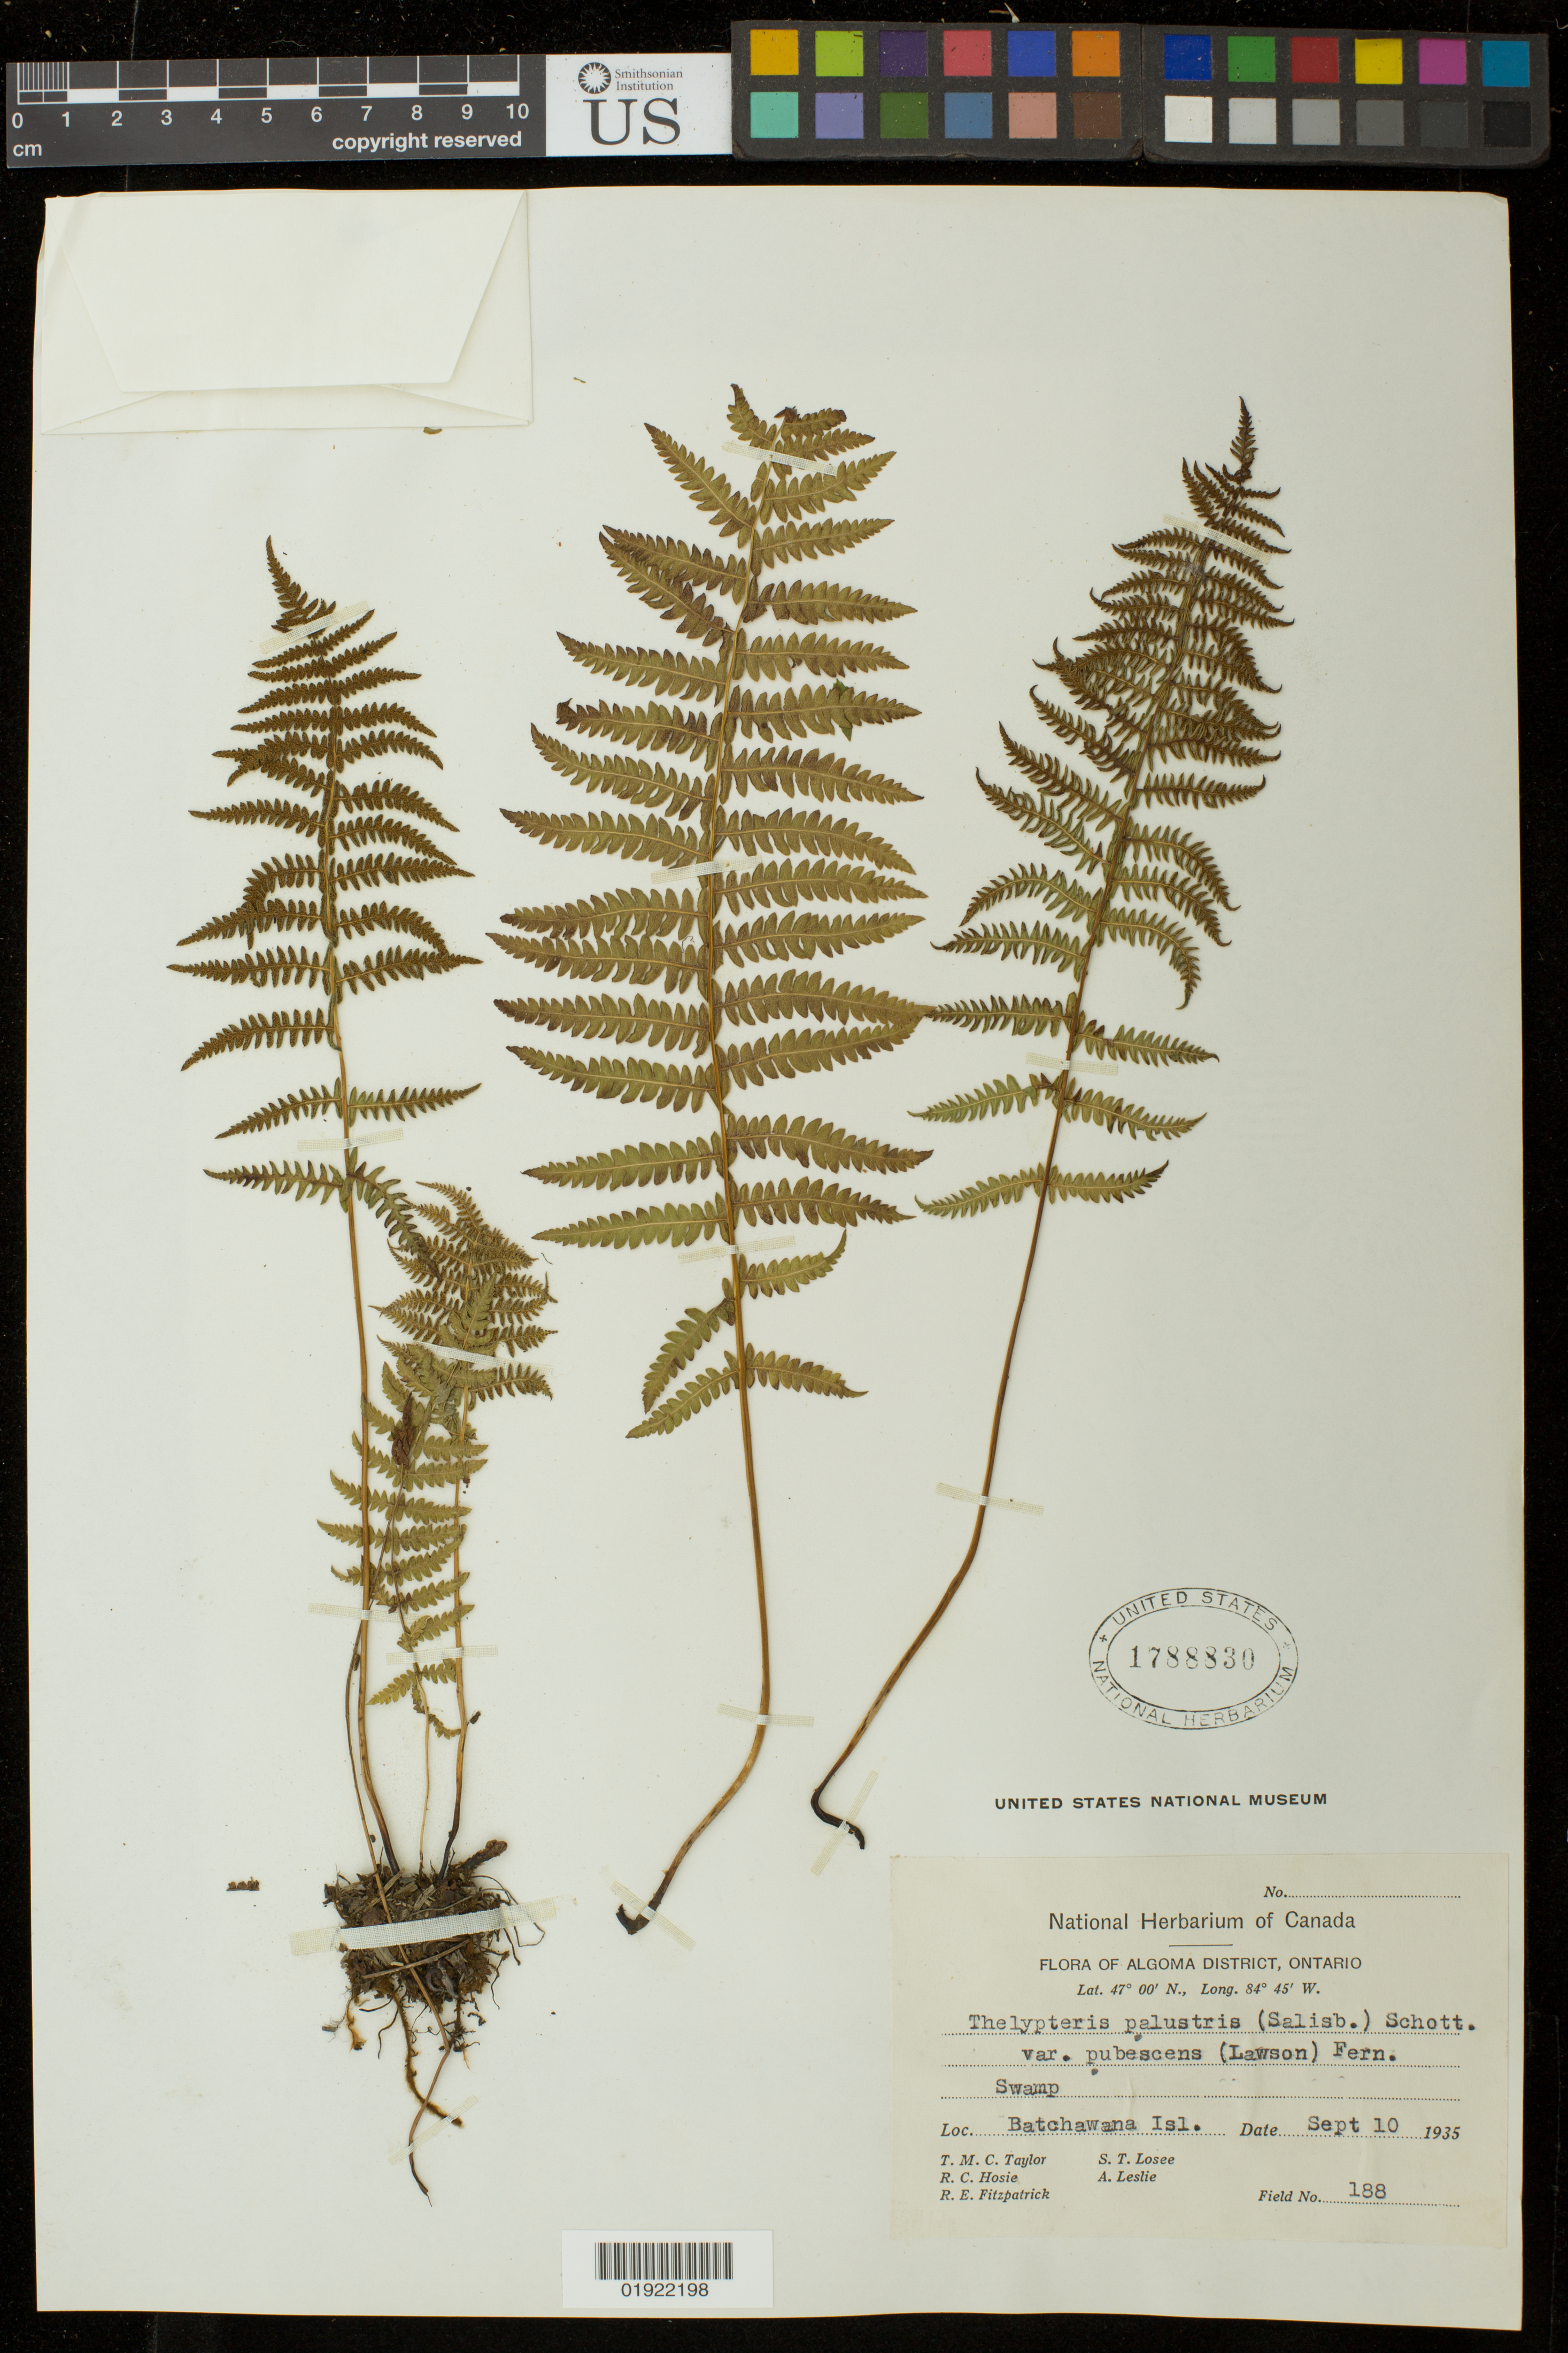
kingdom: Plantae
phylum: Tracheophyta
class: Polypodiopsida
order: Polypodiales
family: Thelypteridaceae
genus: Thelypteris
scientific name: Thelypteris palustris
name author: (Salisb.) Schott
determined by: Schott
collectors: T. M. C. Taylor, R. Hosie, R. Fitzpatrick, S. Losee & A. Leslie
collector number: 188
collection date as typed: Sept. 10, 1935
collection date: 1935-09-10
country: Canada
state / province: Ontario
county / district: Algoma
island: Batchawana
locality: swamp, Batchawana Isl.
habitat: swamp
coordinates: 47 00 N, 84 45 W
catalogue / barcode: US 1788830